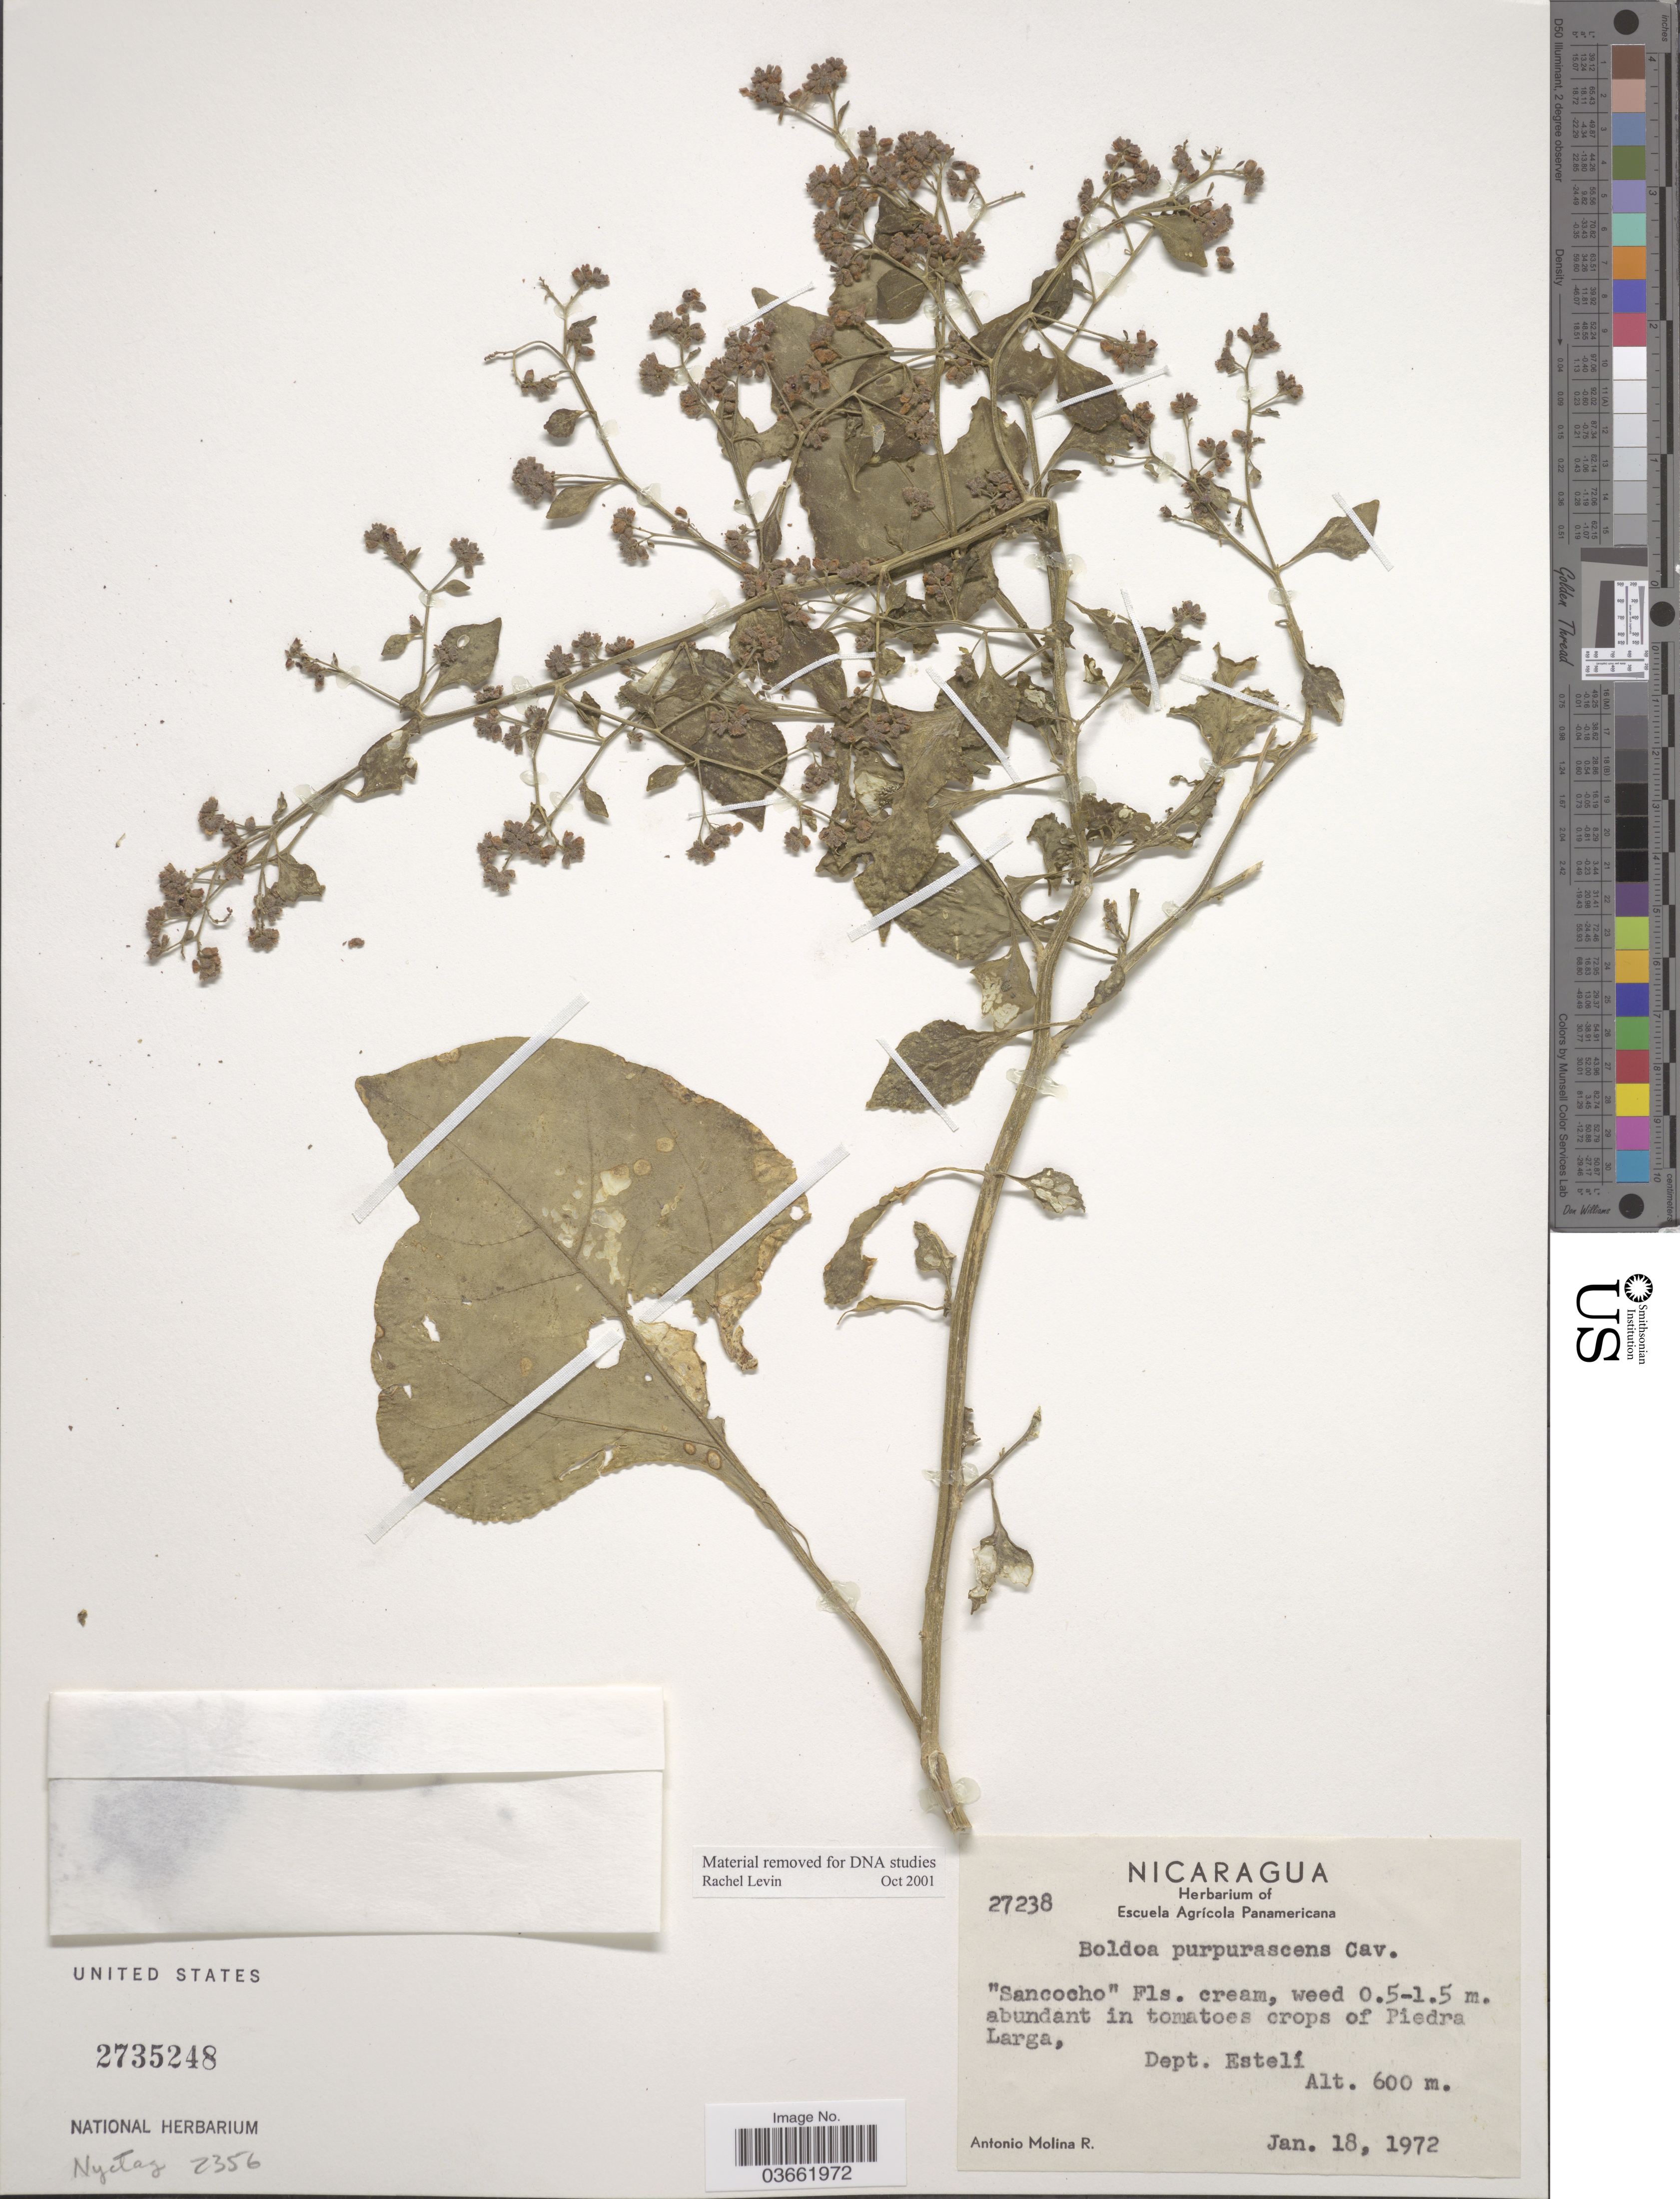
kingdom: Plantae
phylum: Tracheophyta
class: Magnoliopsida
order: Caryophyllales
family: Nyctaginaceae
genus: Boldoa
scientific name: Boldoa purpurascens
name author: Cav. ex Lag.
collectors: A. Molina R.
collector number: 27238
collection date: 1972-01-18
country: Nicaragua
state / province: Esteli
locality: In tomatoes crops of Piedra Larga, Dept. Estelí.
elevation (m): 600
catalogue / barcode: US 2735248